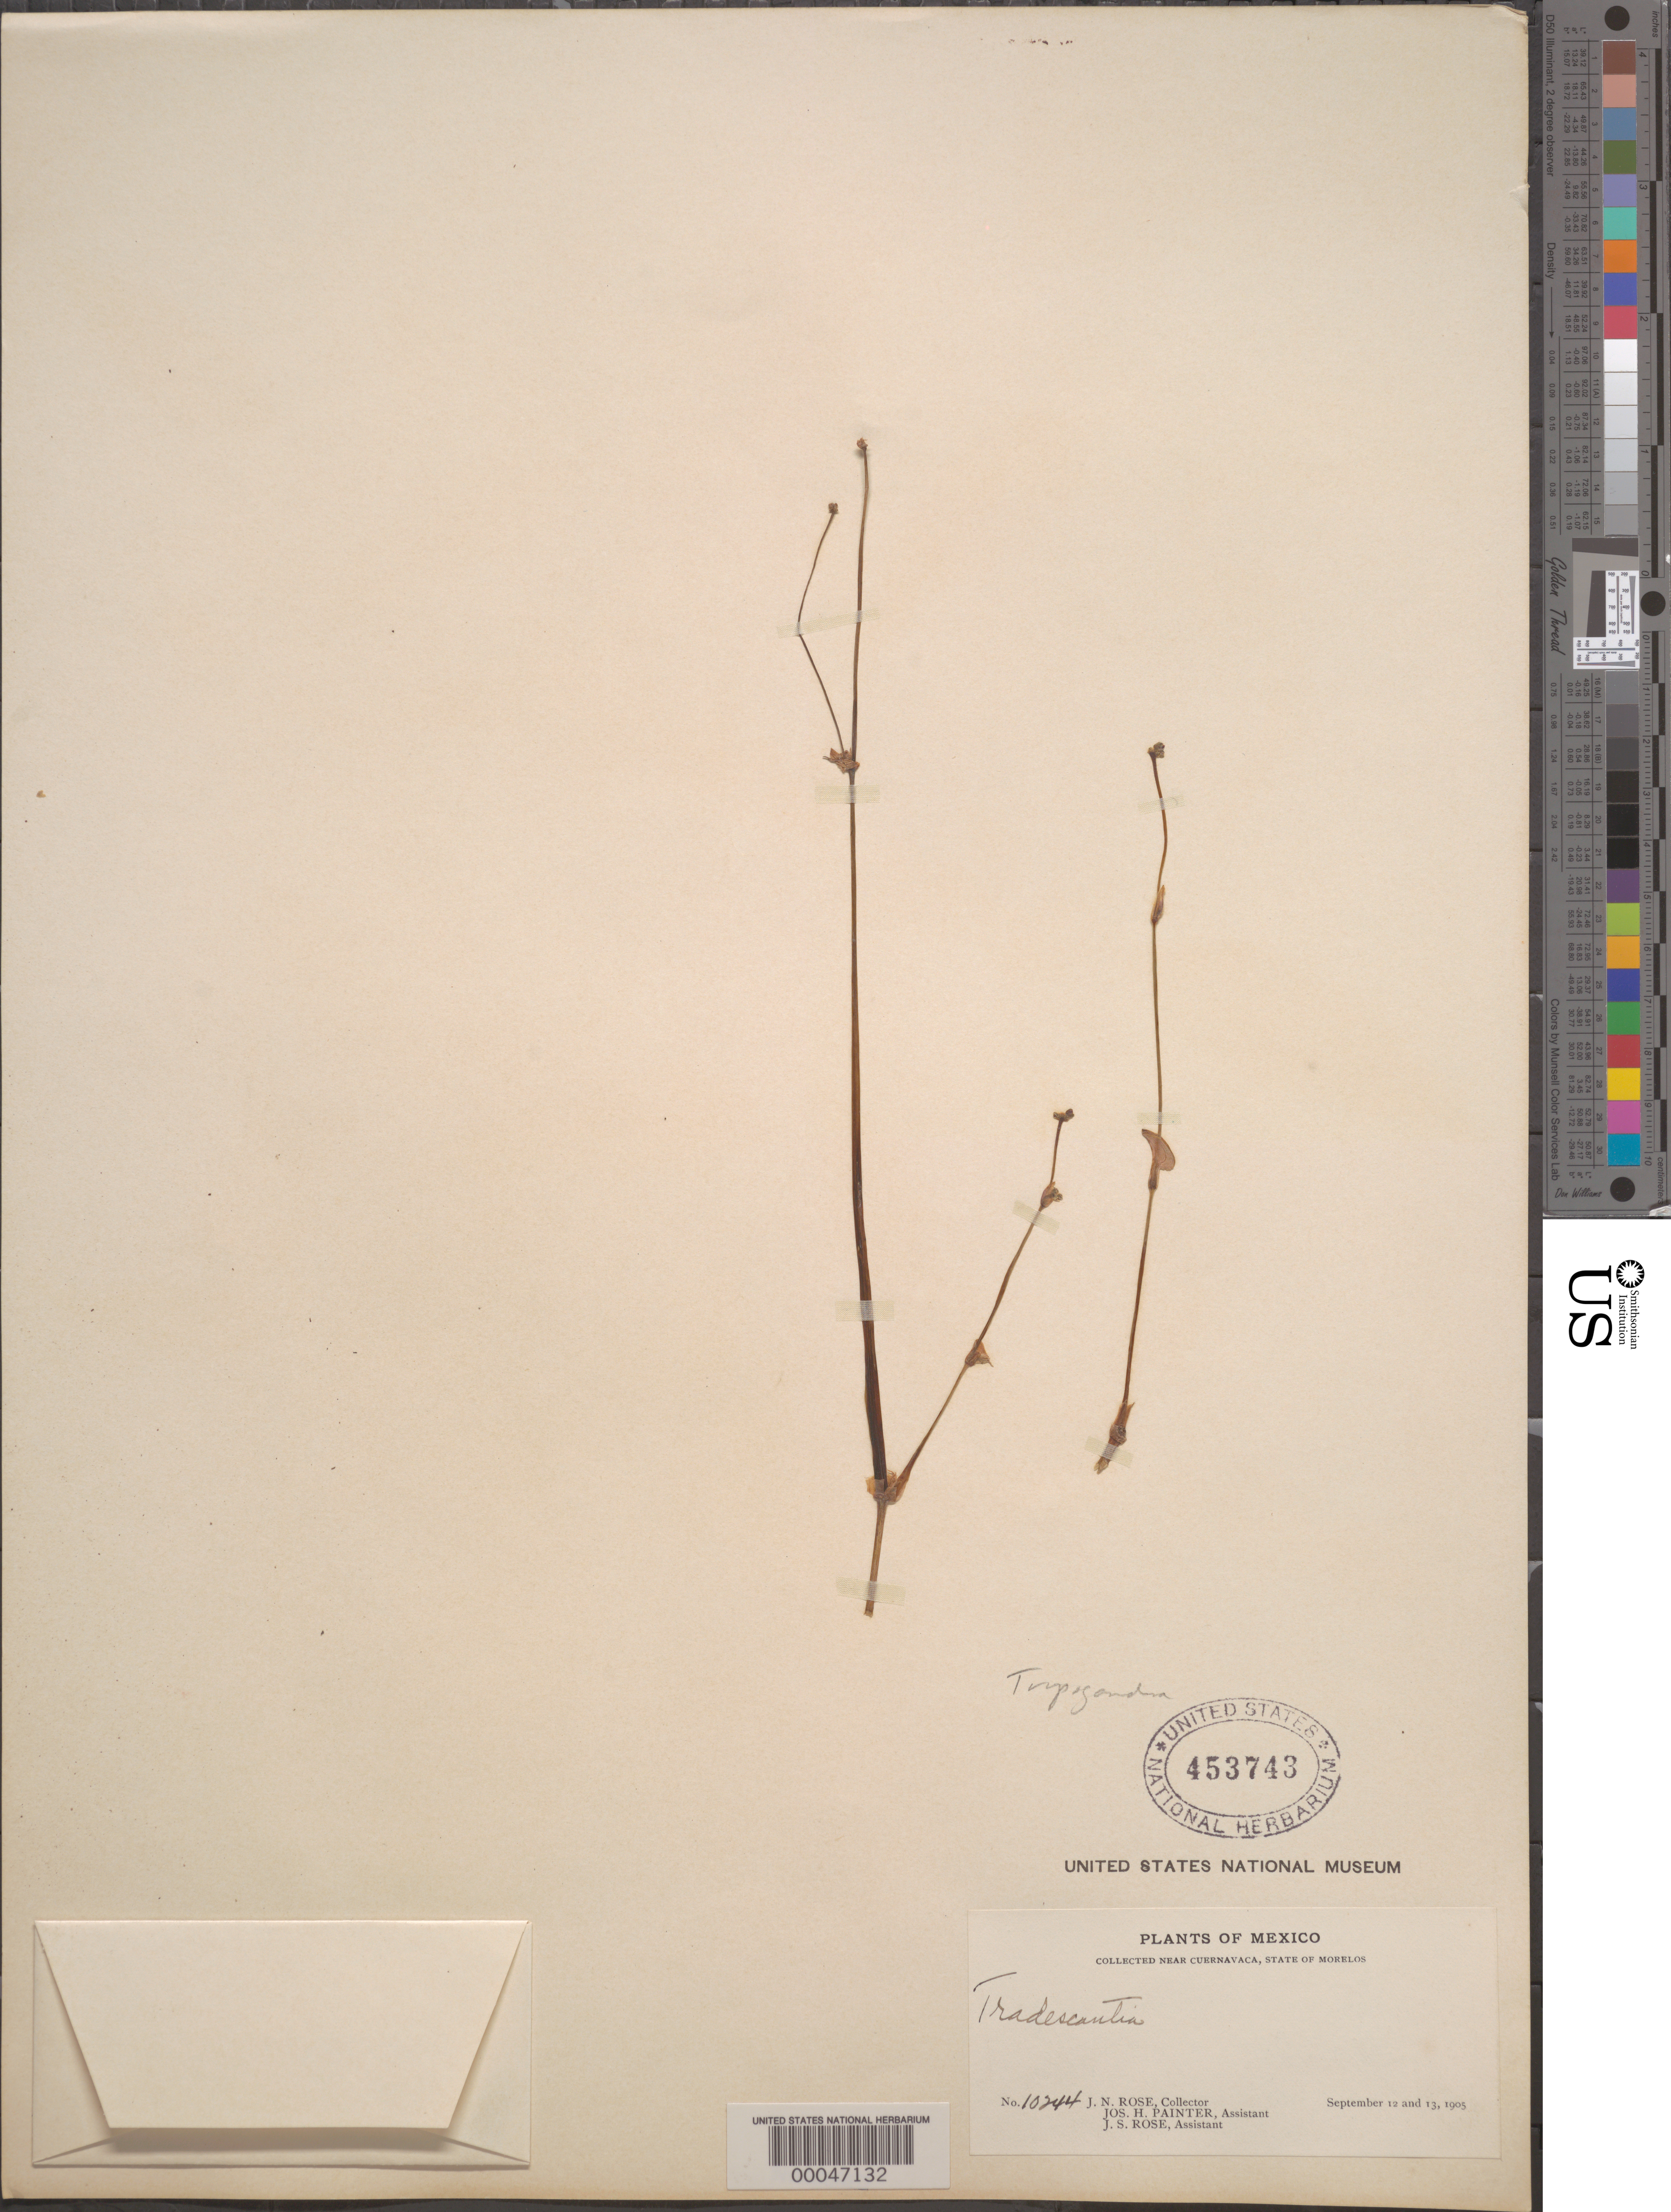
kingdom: Plantae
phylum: Tracheophyta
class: Liliopsida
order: Commelinales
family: Commelinaceae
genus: Tripogandra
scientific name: Tripogandra sp.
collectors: J. N. Rose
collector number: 10244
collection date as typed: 12 Sep 1905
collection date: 1905-09-12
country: Mexico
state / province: Morelos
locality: Near Cuernavaca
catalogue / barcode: US 453743